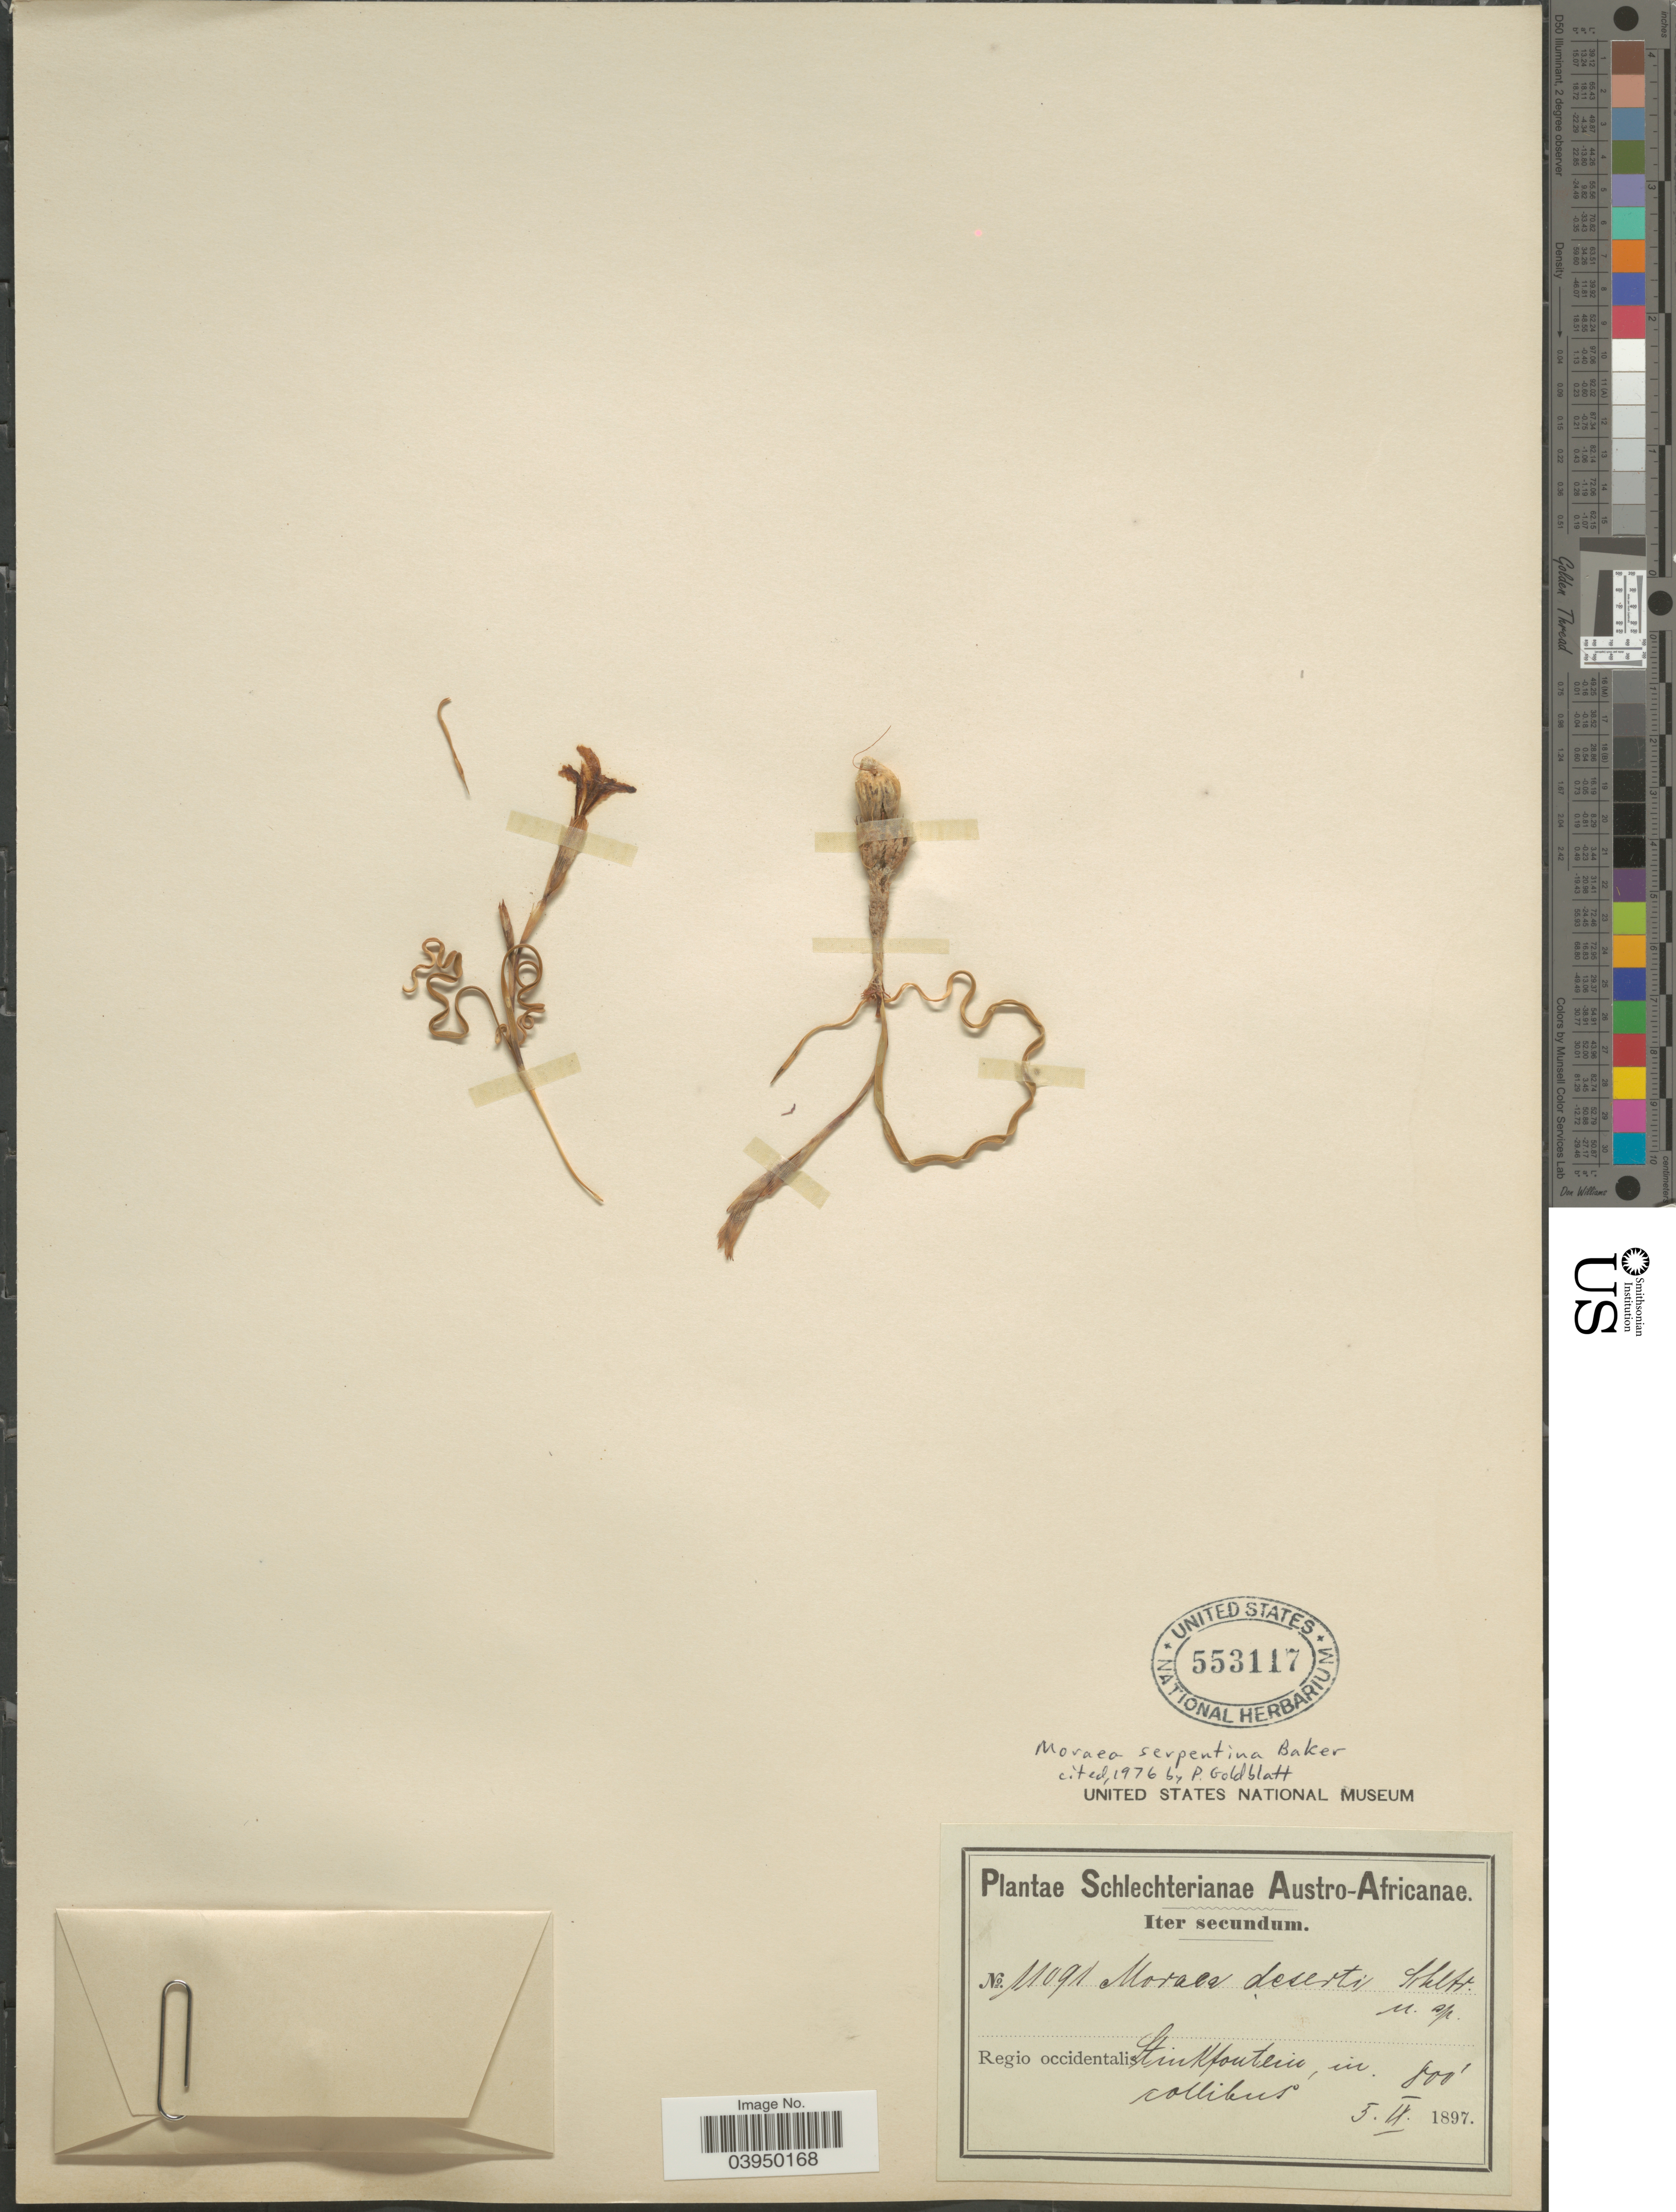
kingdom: Plantae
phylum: Tracheophyta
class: Liliopsida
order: Asparagales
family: Iridaceae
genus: Moraea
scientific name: Moraea serpentina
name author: Baker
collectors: Schlechter, --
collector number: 11091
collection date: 1897-09-05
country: South Africa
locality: Austro-Africanae. Regio occidentalis Stinkfontein, in collibus.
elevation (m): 244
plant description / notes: Annotated as "Moraea deserti Schltr., n. sp.", apparently an ined. name never published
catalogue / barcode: US 553117